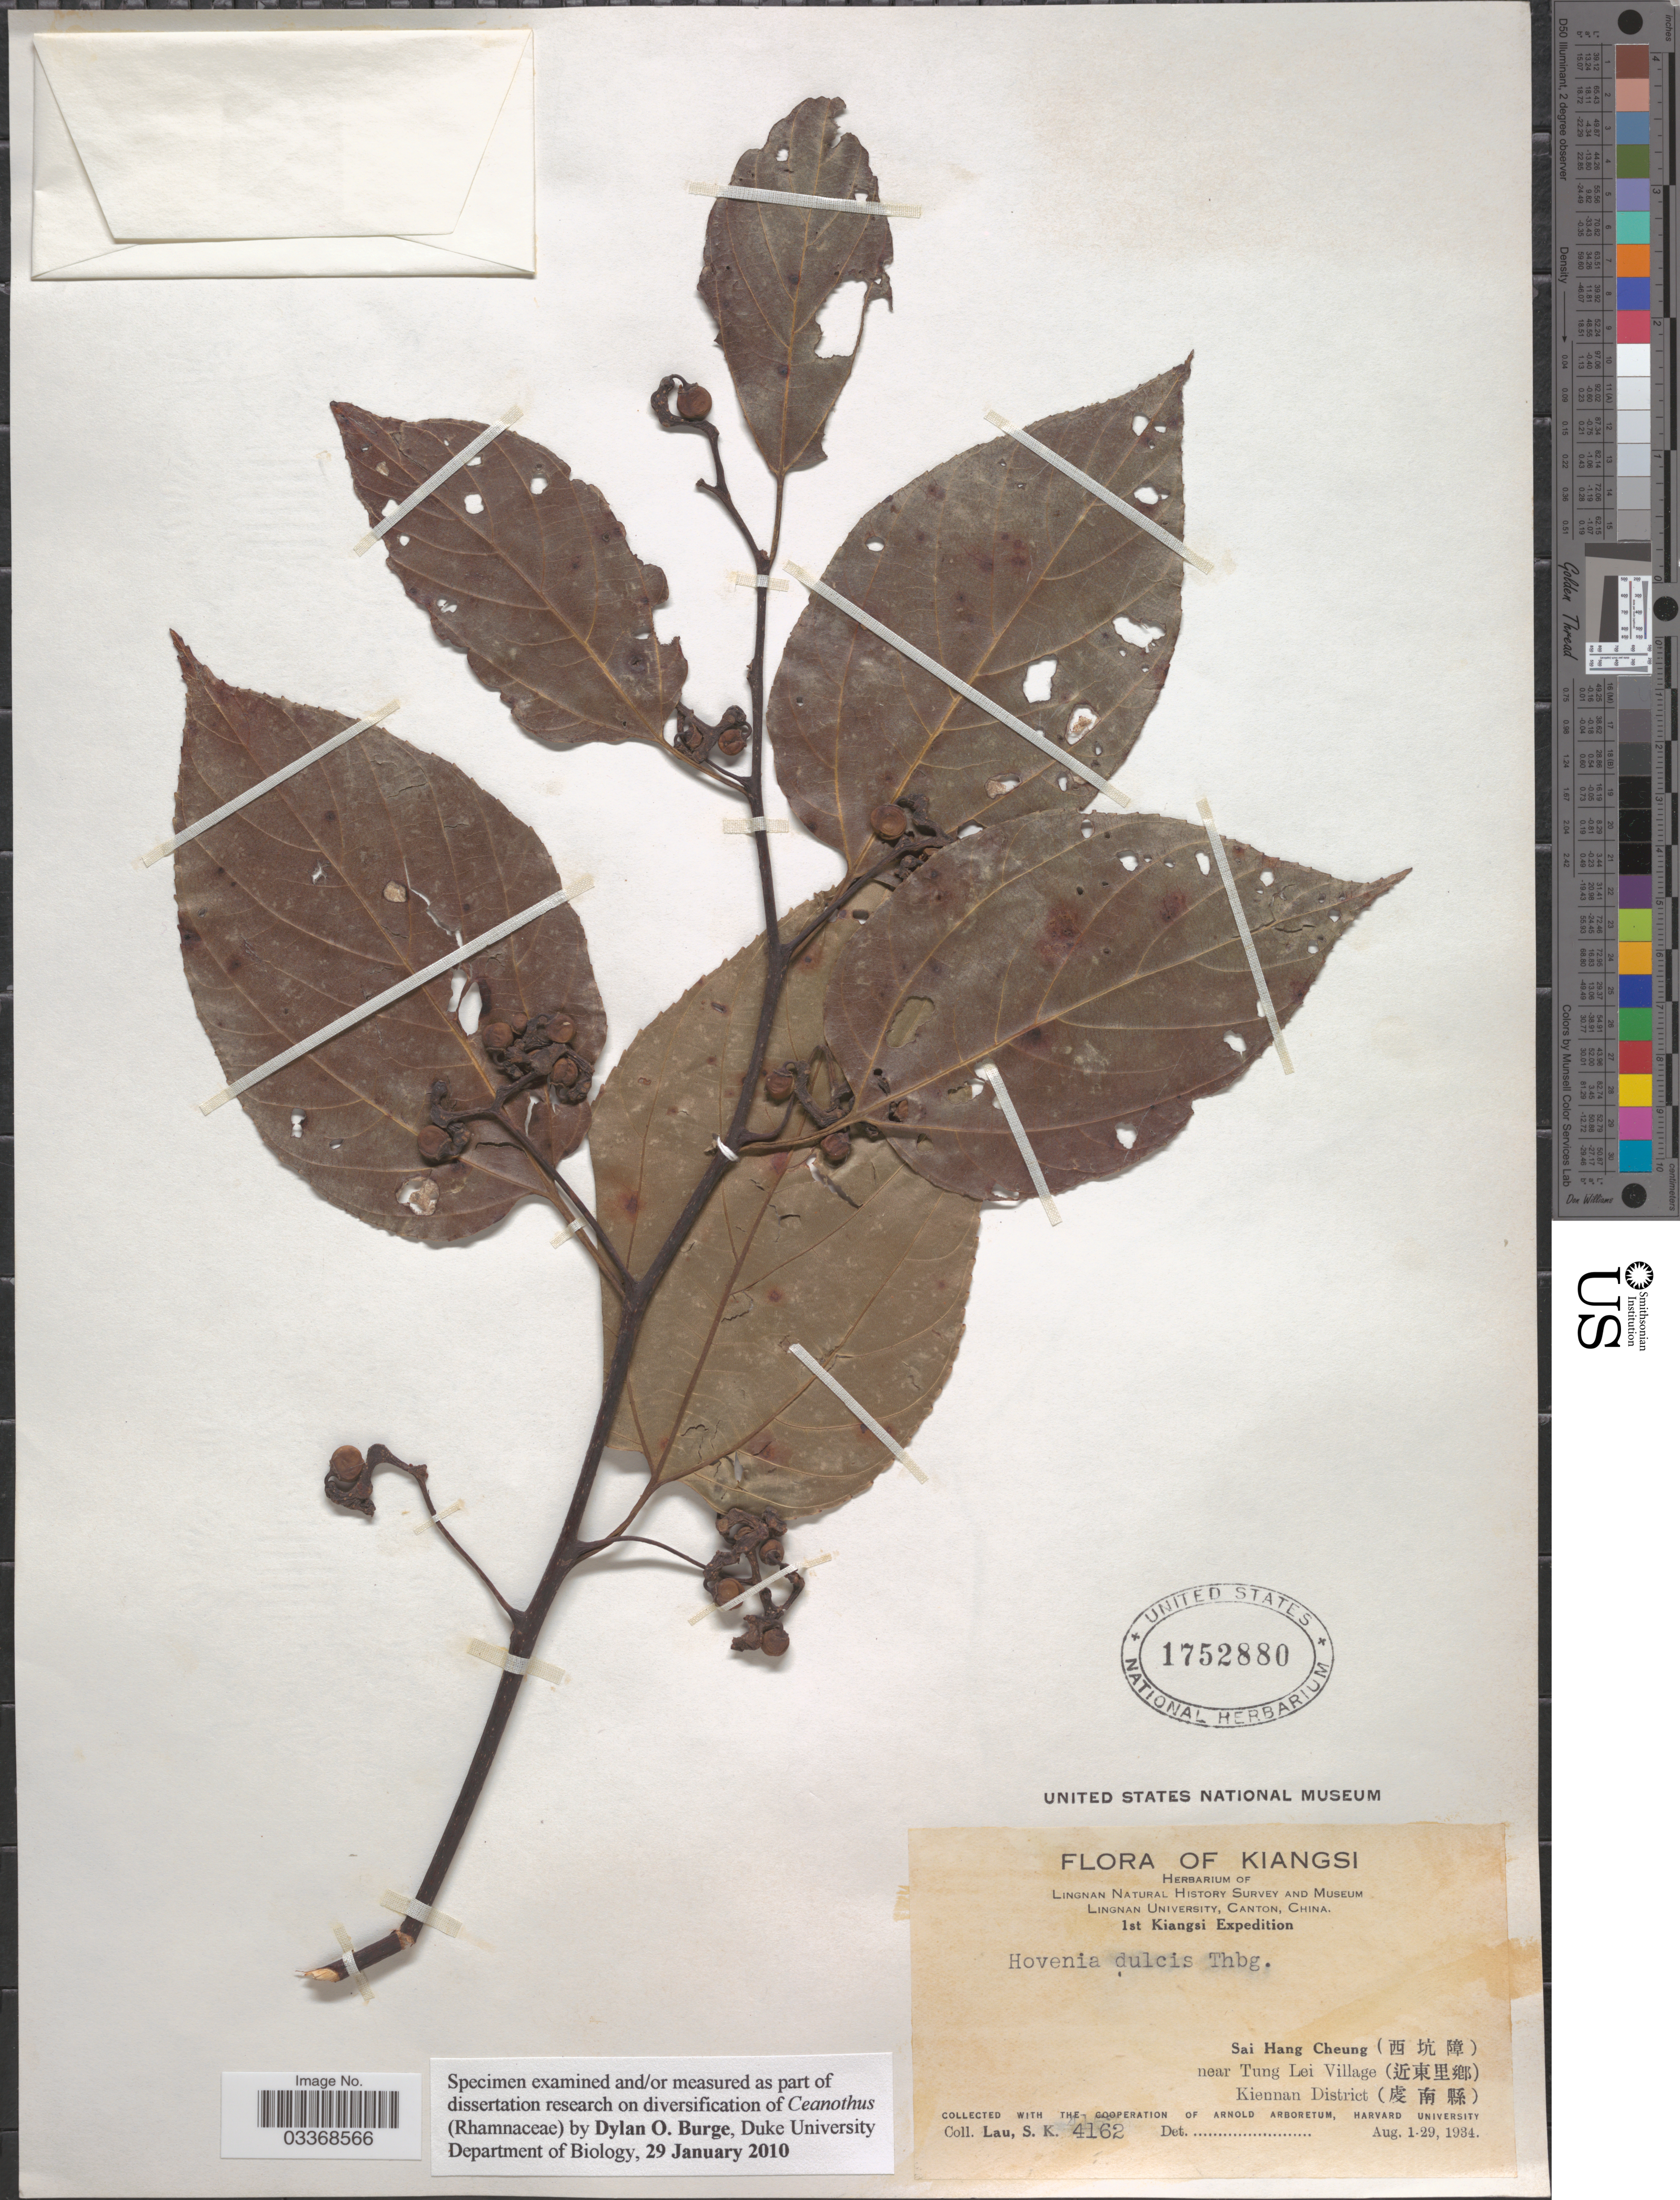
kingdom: Plantae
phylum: Tracheophyta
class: Magnoliopsida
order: Rosales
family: Rhamnaceae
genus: Hovenia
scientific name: Hovenia dulcis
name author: Thunb.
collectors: S. K. Lau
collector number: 4162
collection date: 1934-08-01/1934-08-29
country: China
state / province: Jiangxi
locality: Kiangsi. Sai Hang Cheung (X) near Tung Lei Village (X) Kiennan District (X).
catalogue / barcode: US 1752880